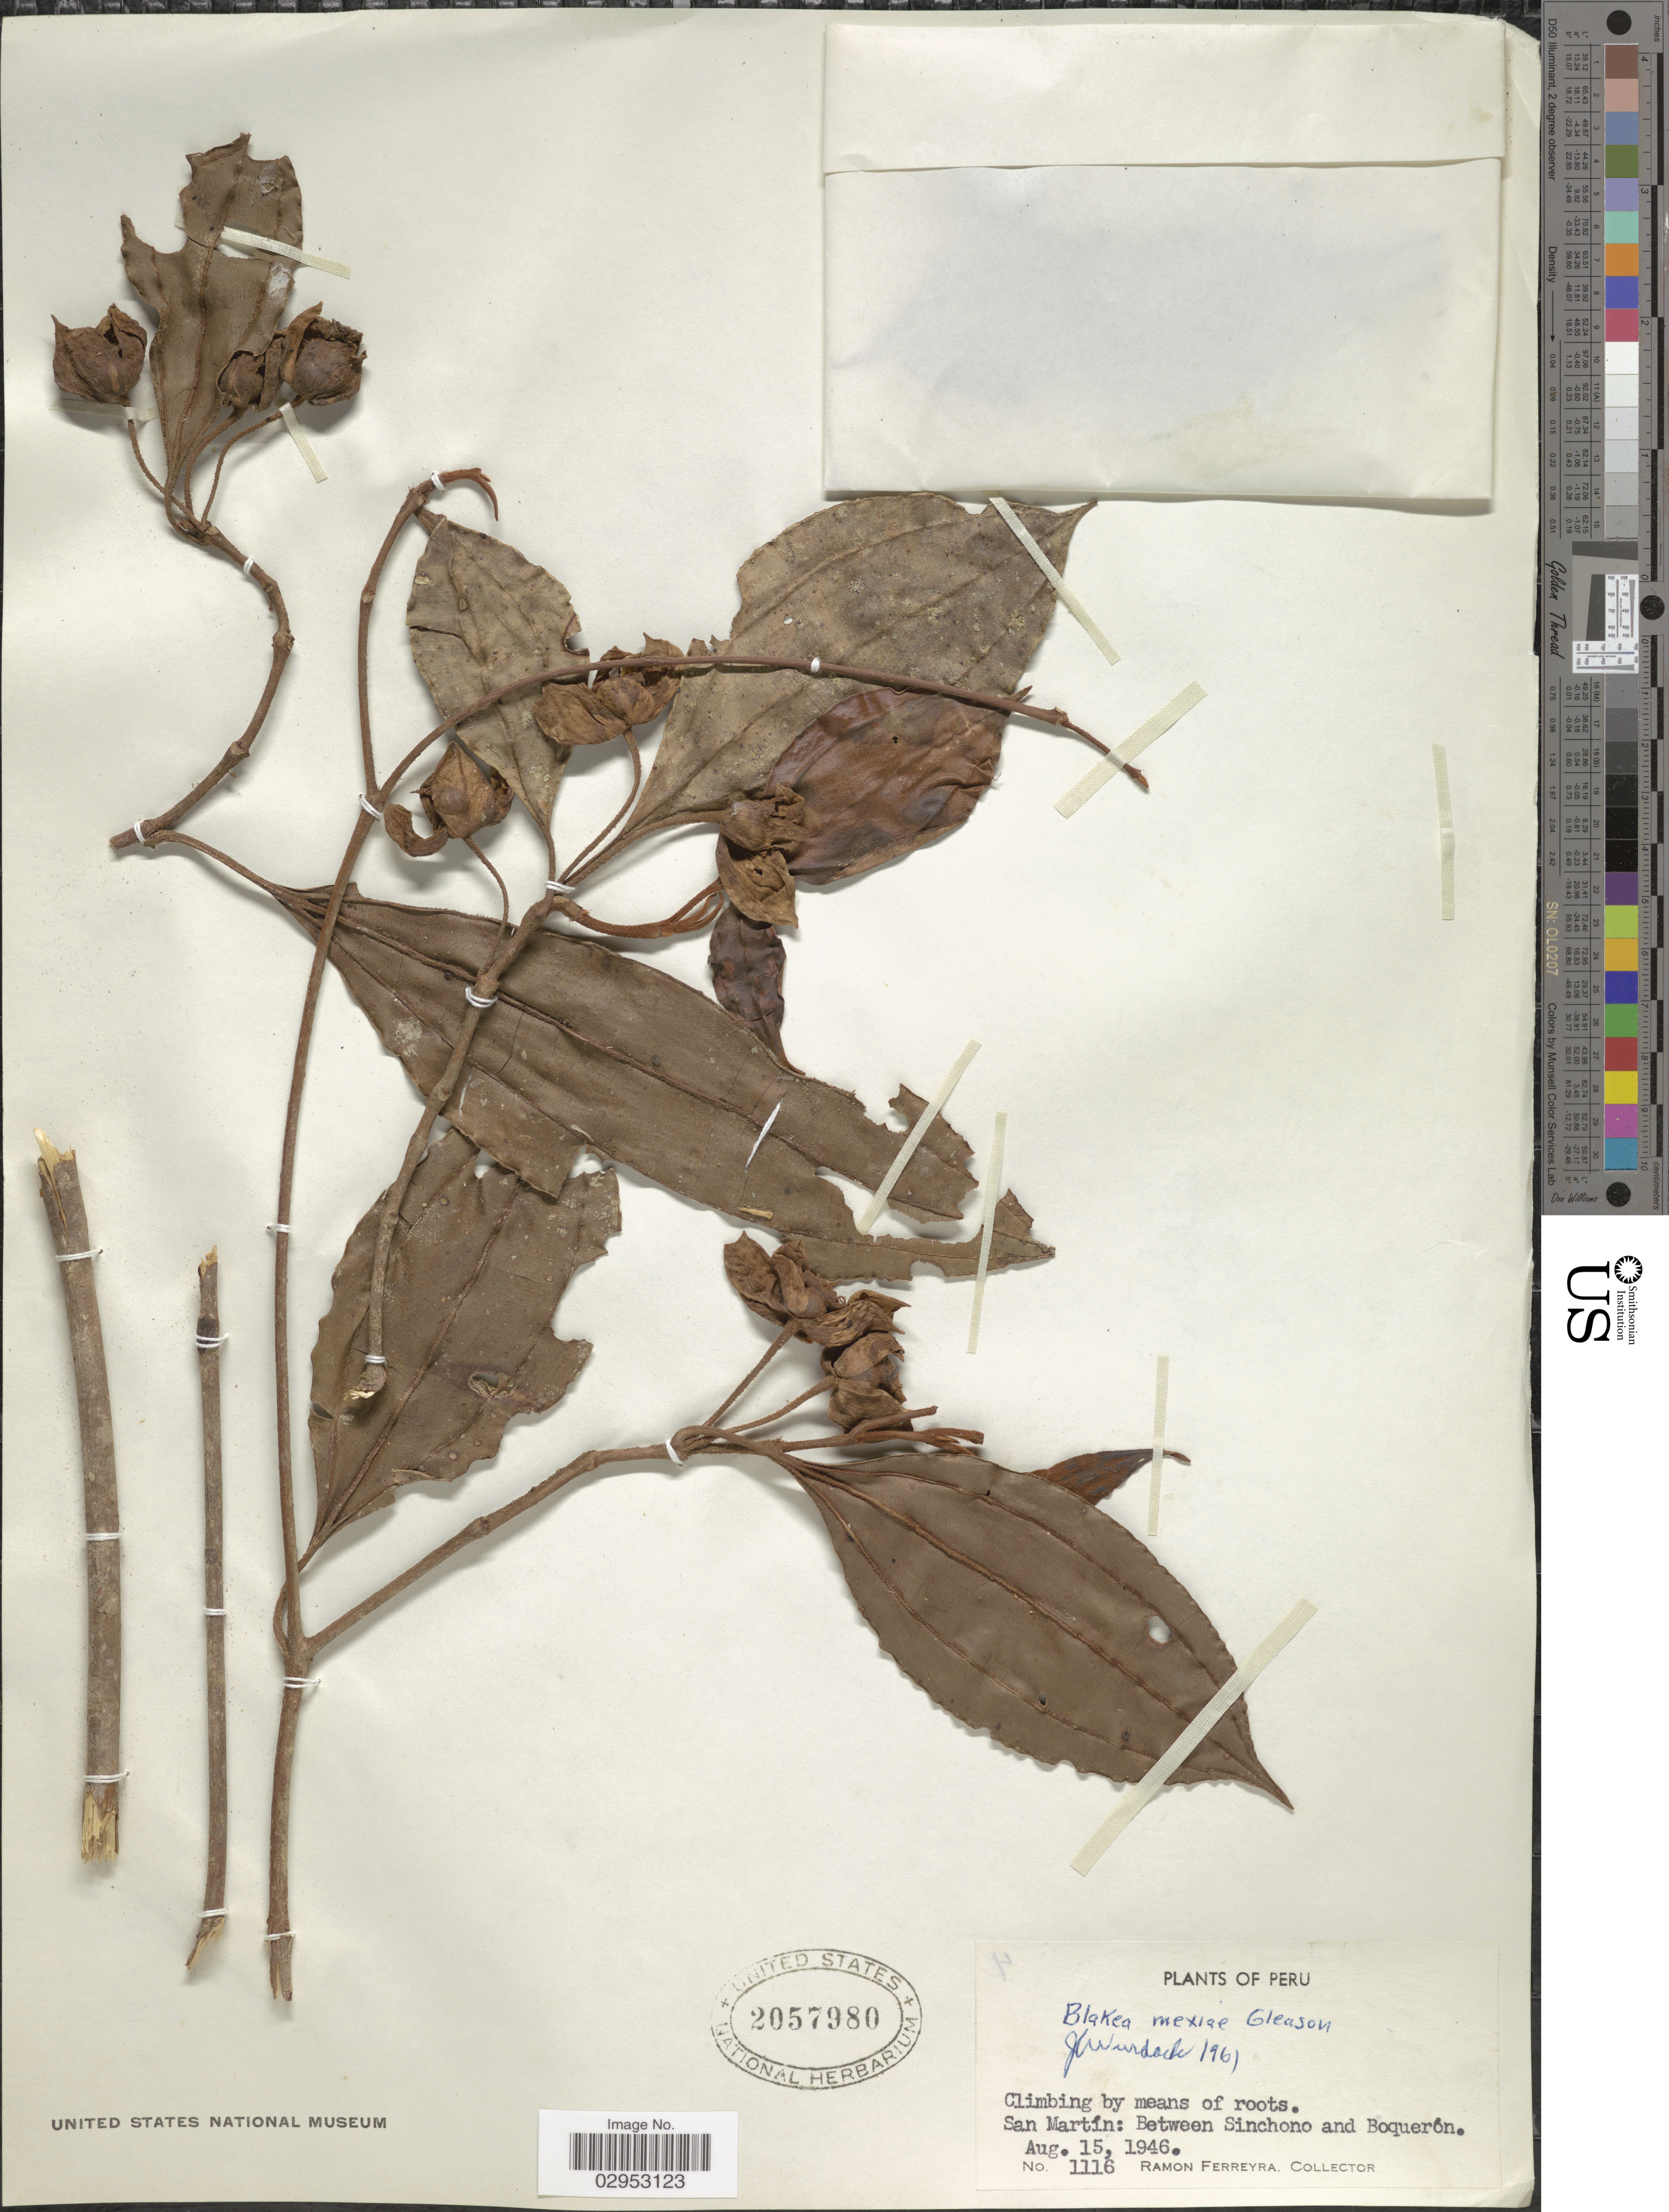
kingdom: Plantae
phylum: Tracheophyta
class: Magnoliopsida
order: Myrtales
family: Melastomataceae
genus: Blakea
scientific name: Blakea mexiae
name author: Gleason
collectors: R. A. Ferreyra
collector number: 116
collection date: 1946-08-15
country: Peru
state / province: San Martín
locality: Between Sinchono and Boquerón.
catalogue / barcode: US 2057980